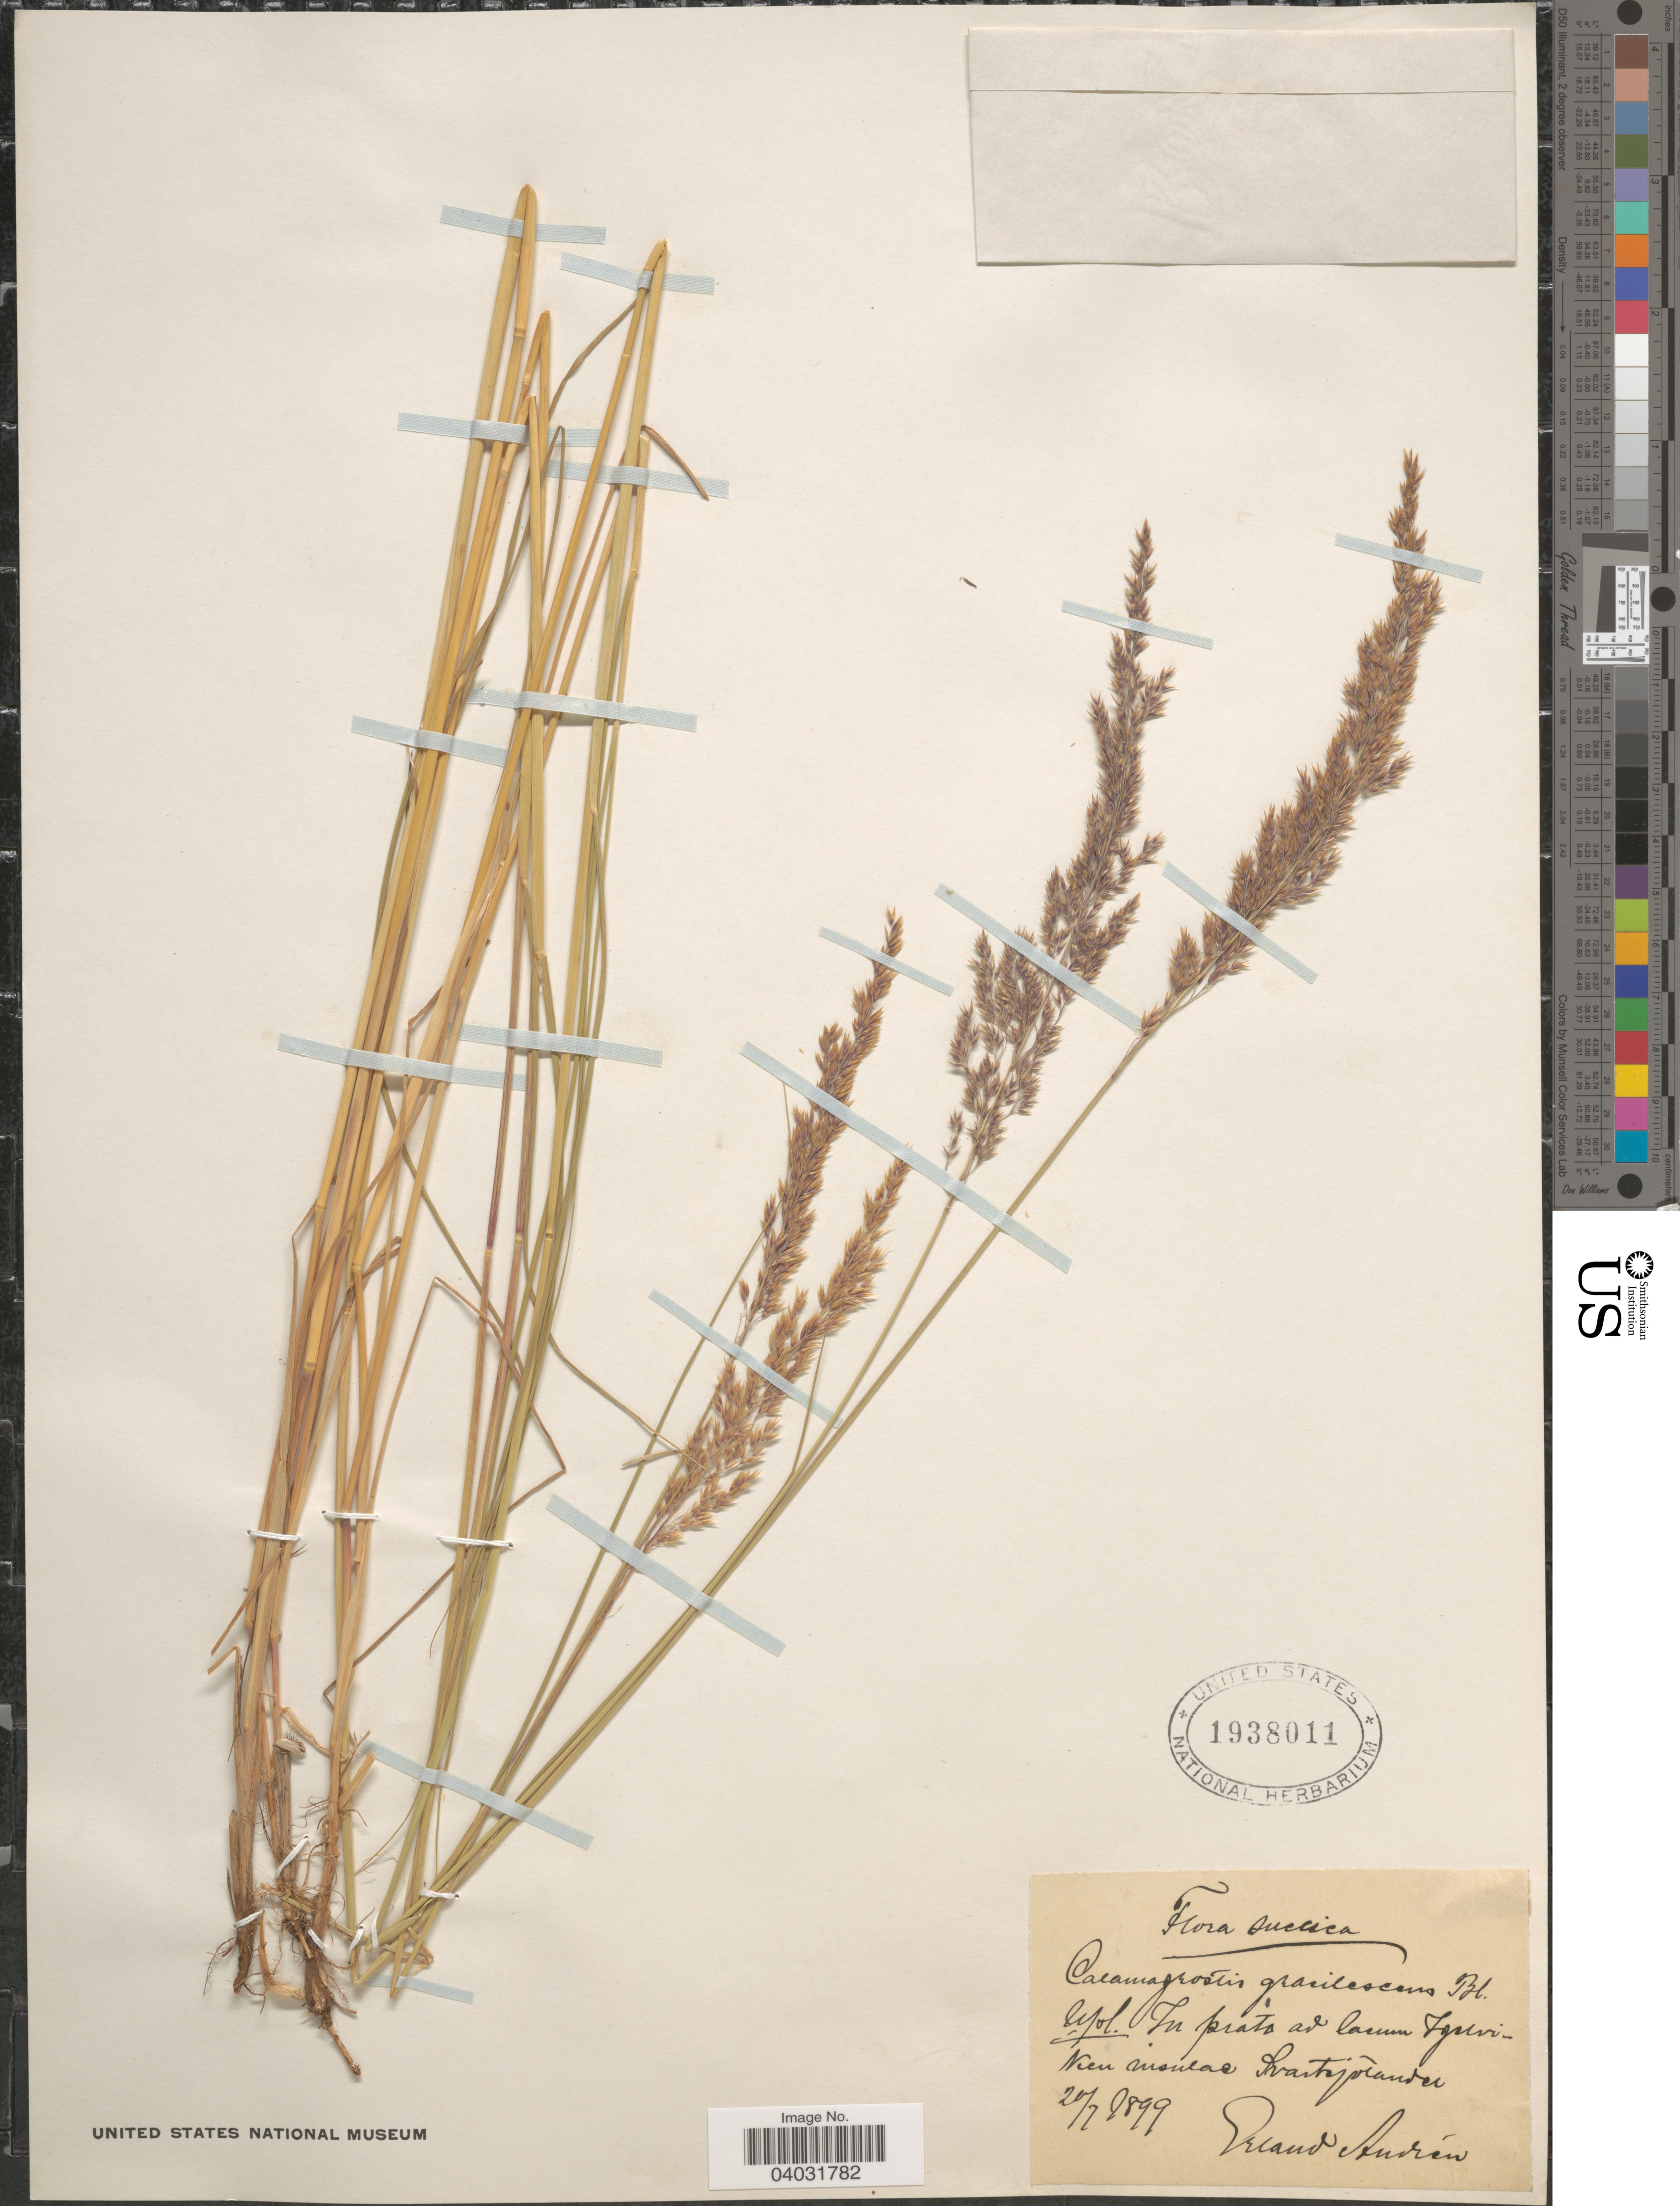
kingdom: Plantae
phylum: Tracheophyta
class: Liliopsida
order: Poales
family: Poaceae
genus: Calamagrostis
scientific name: Calamagrostis x gracilescens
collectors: D. Andrew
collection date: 1899-07-20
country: Sweden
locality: Suecica. Upl. In prato ad lacum Igelviken insulae Svartsjölandet.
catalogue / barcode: US 1938011